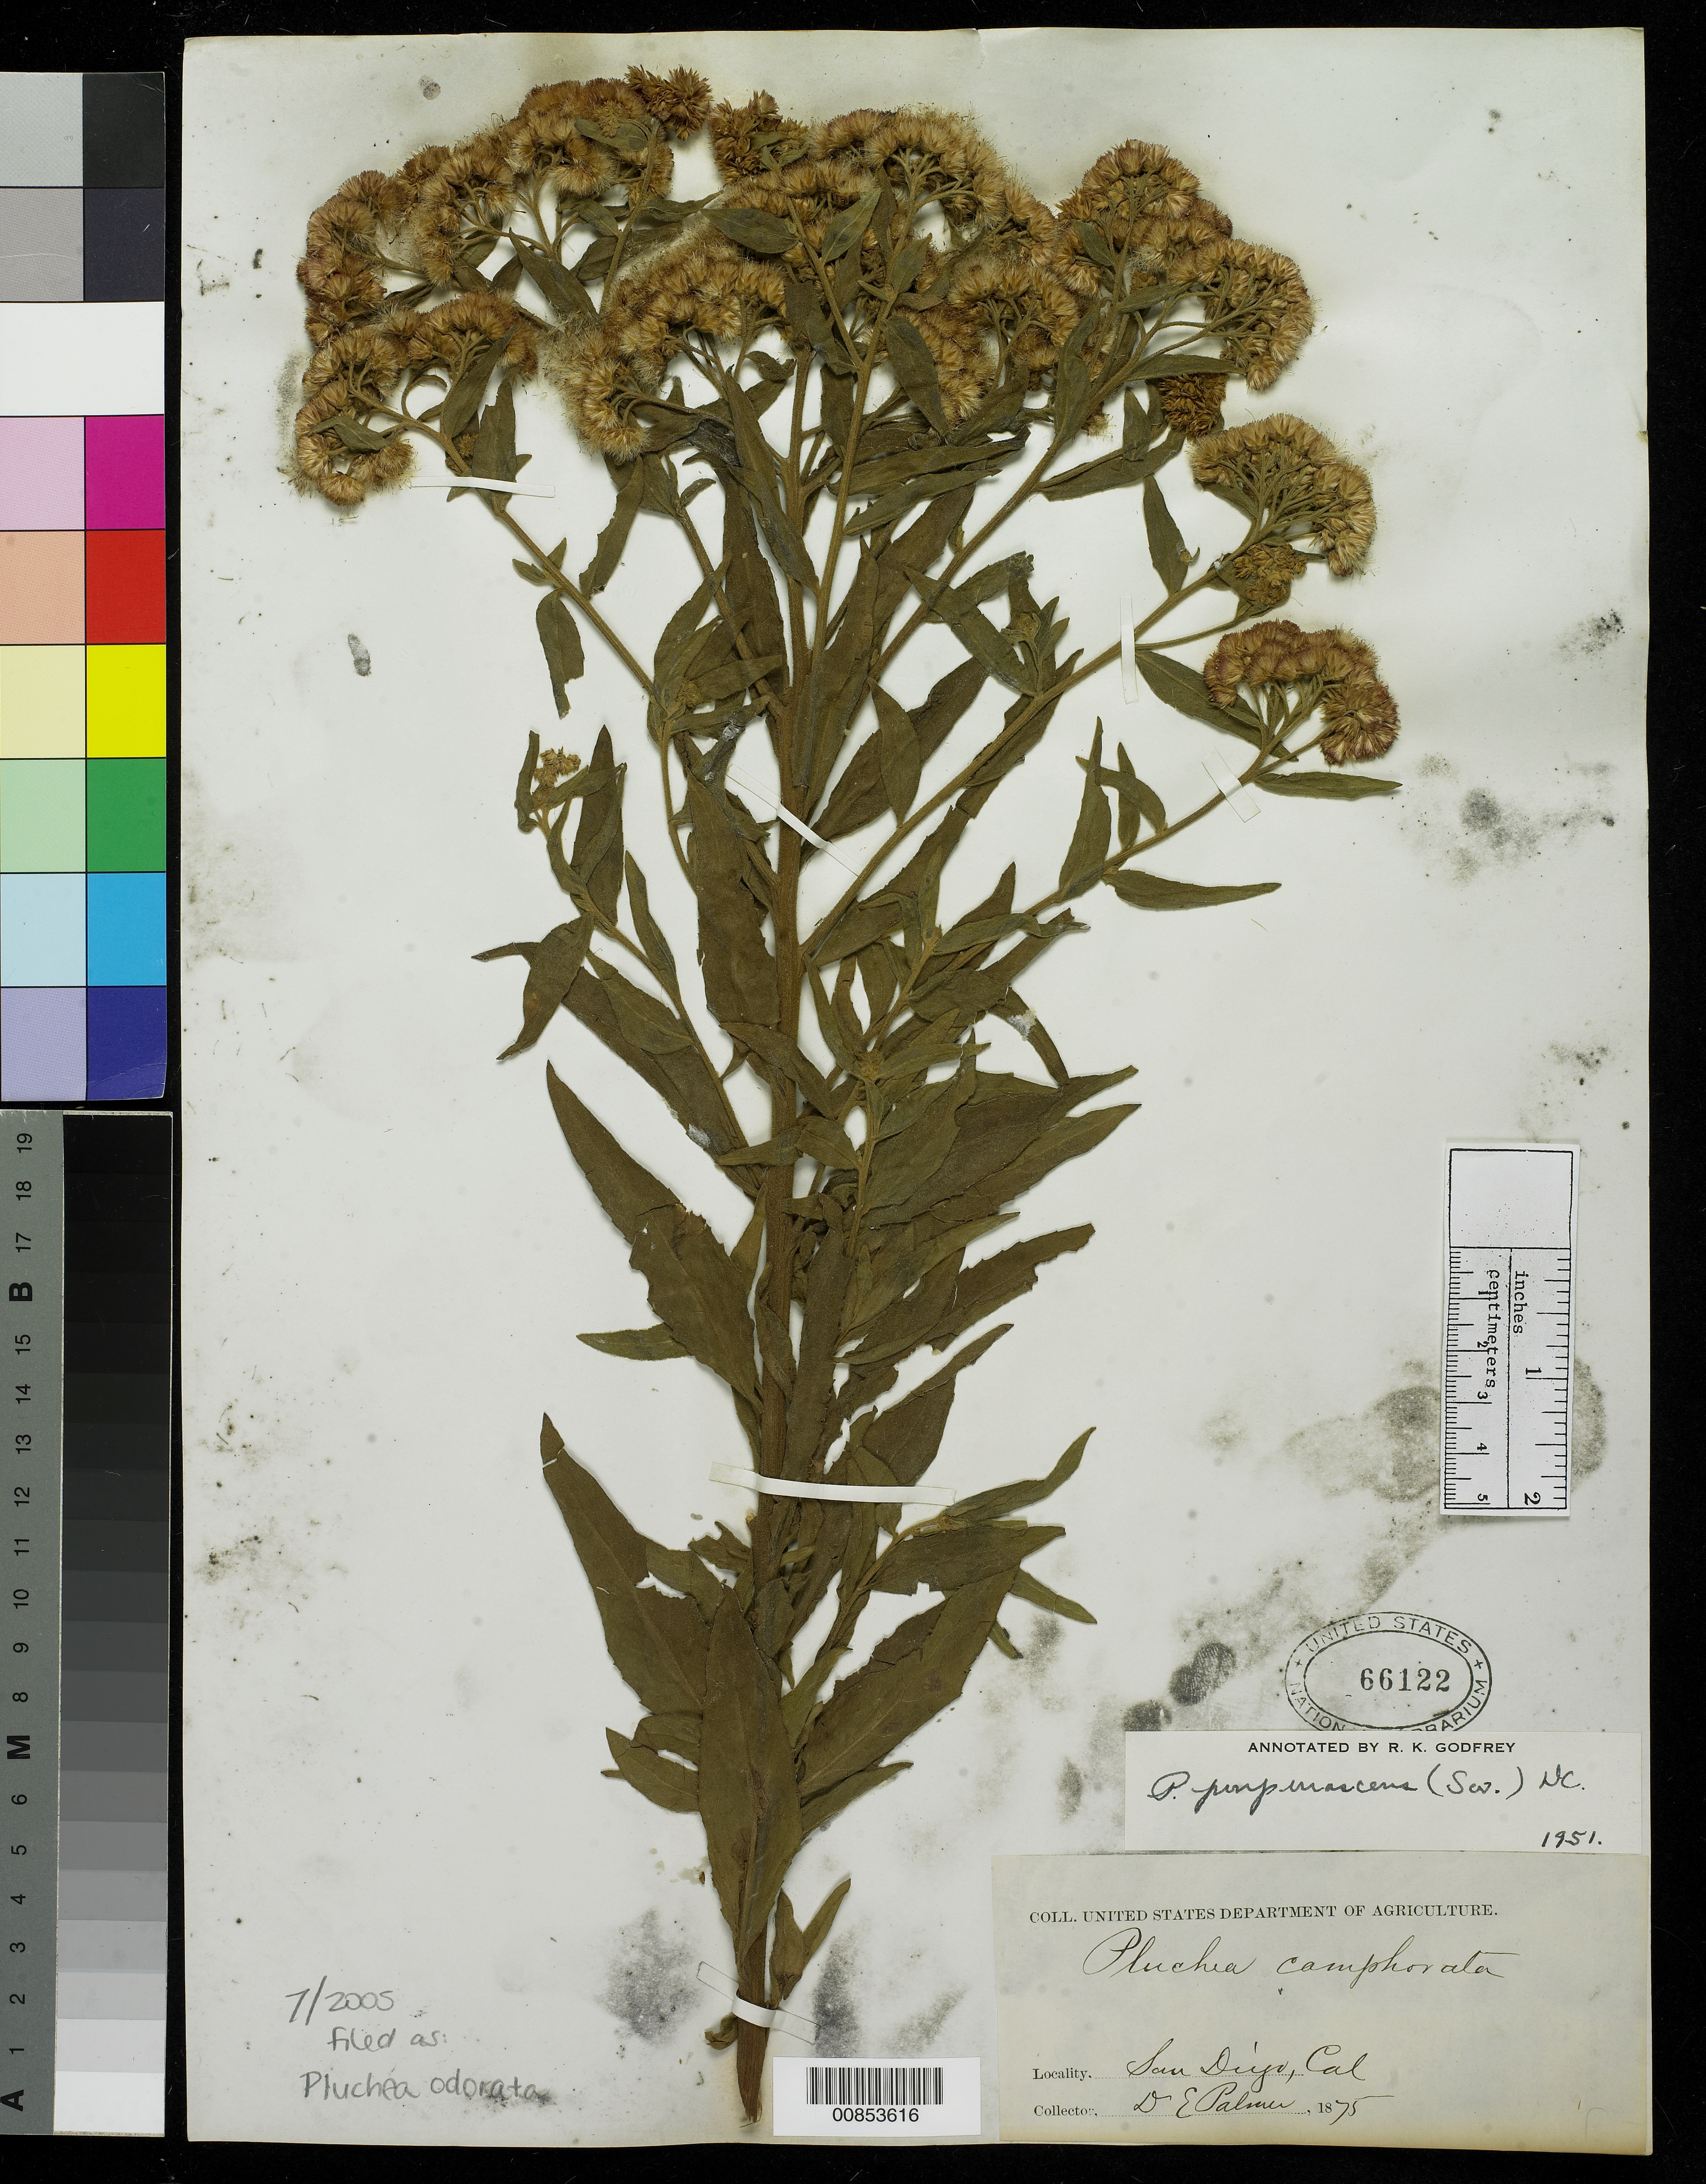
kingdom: Plantae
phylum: Tracheophyta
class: Magnoliopsida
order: Asterales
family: Asteraceae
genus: Pluchea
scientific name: Pluchea odorata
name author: (L.) Cass.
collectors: E. Palmer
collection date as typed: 1875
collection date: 1875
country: United States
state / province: California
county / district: San Diego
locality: San Diego, California.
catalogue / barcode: US 66122